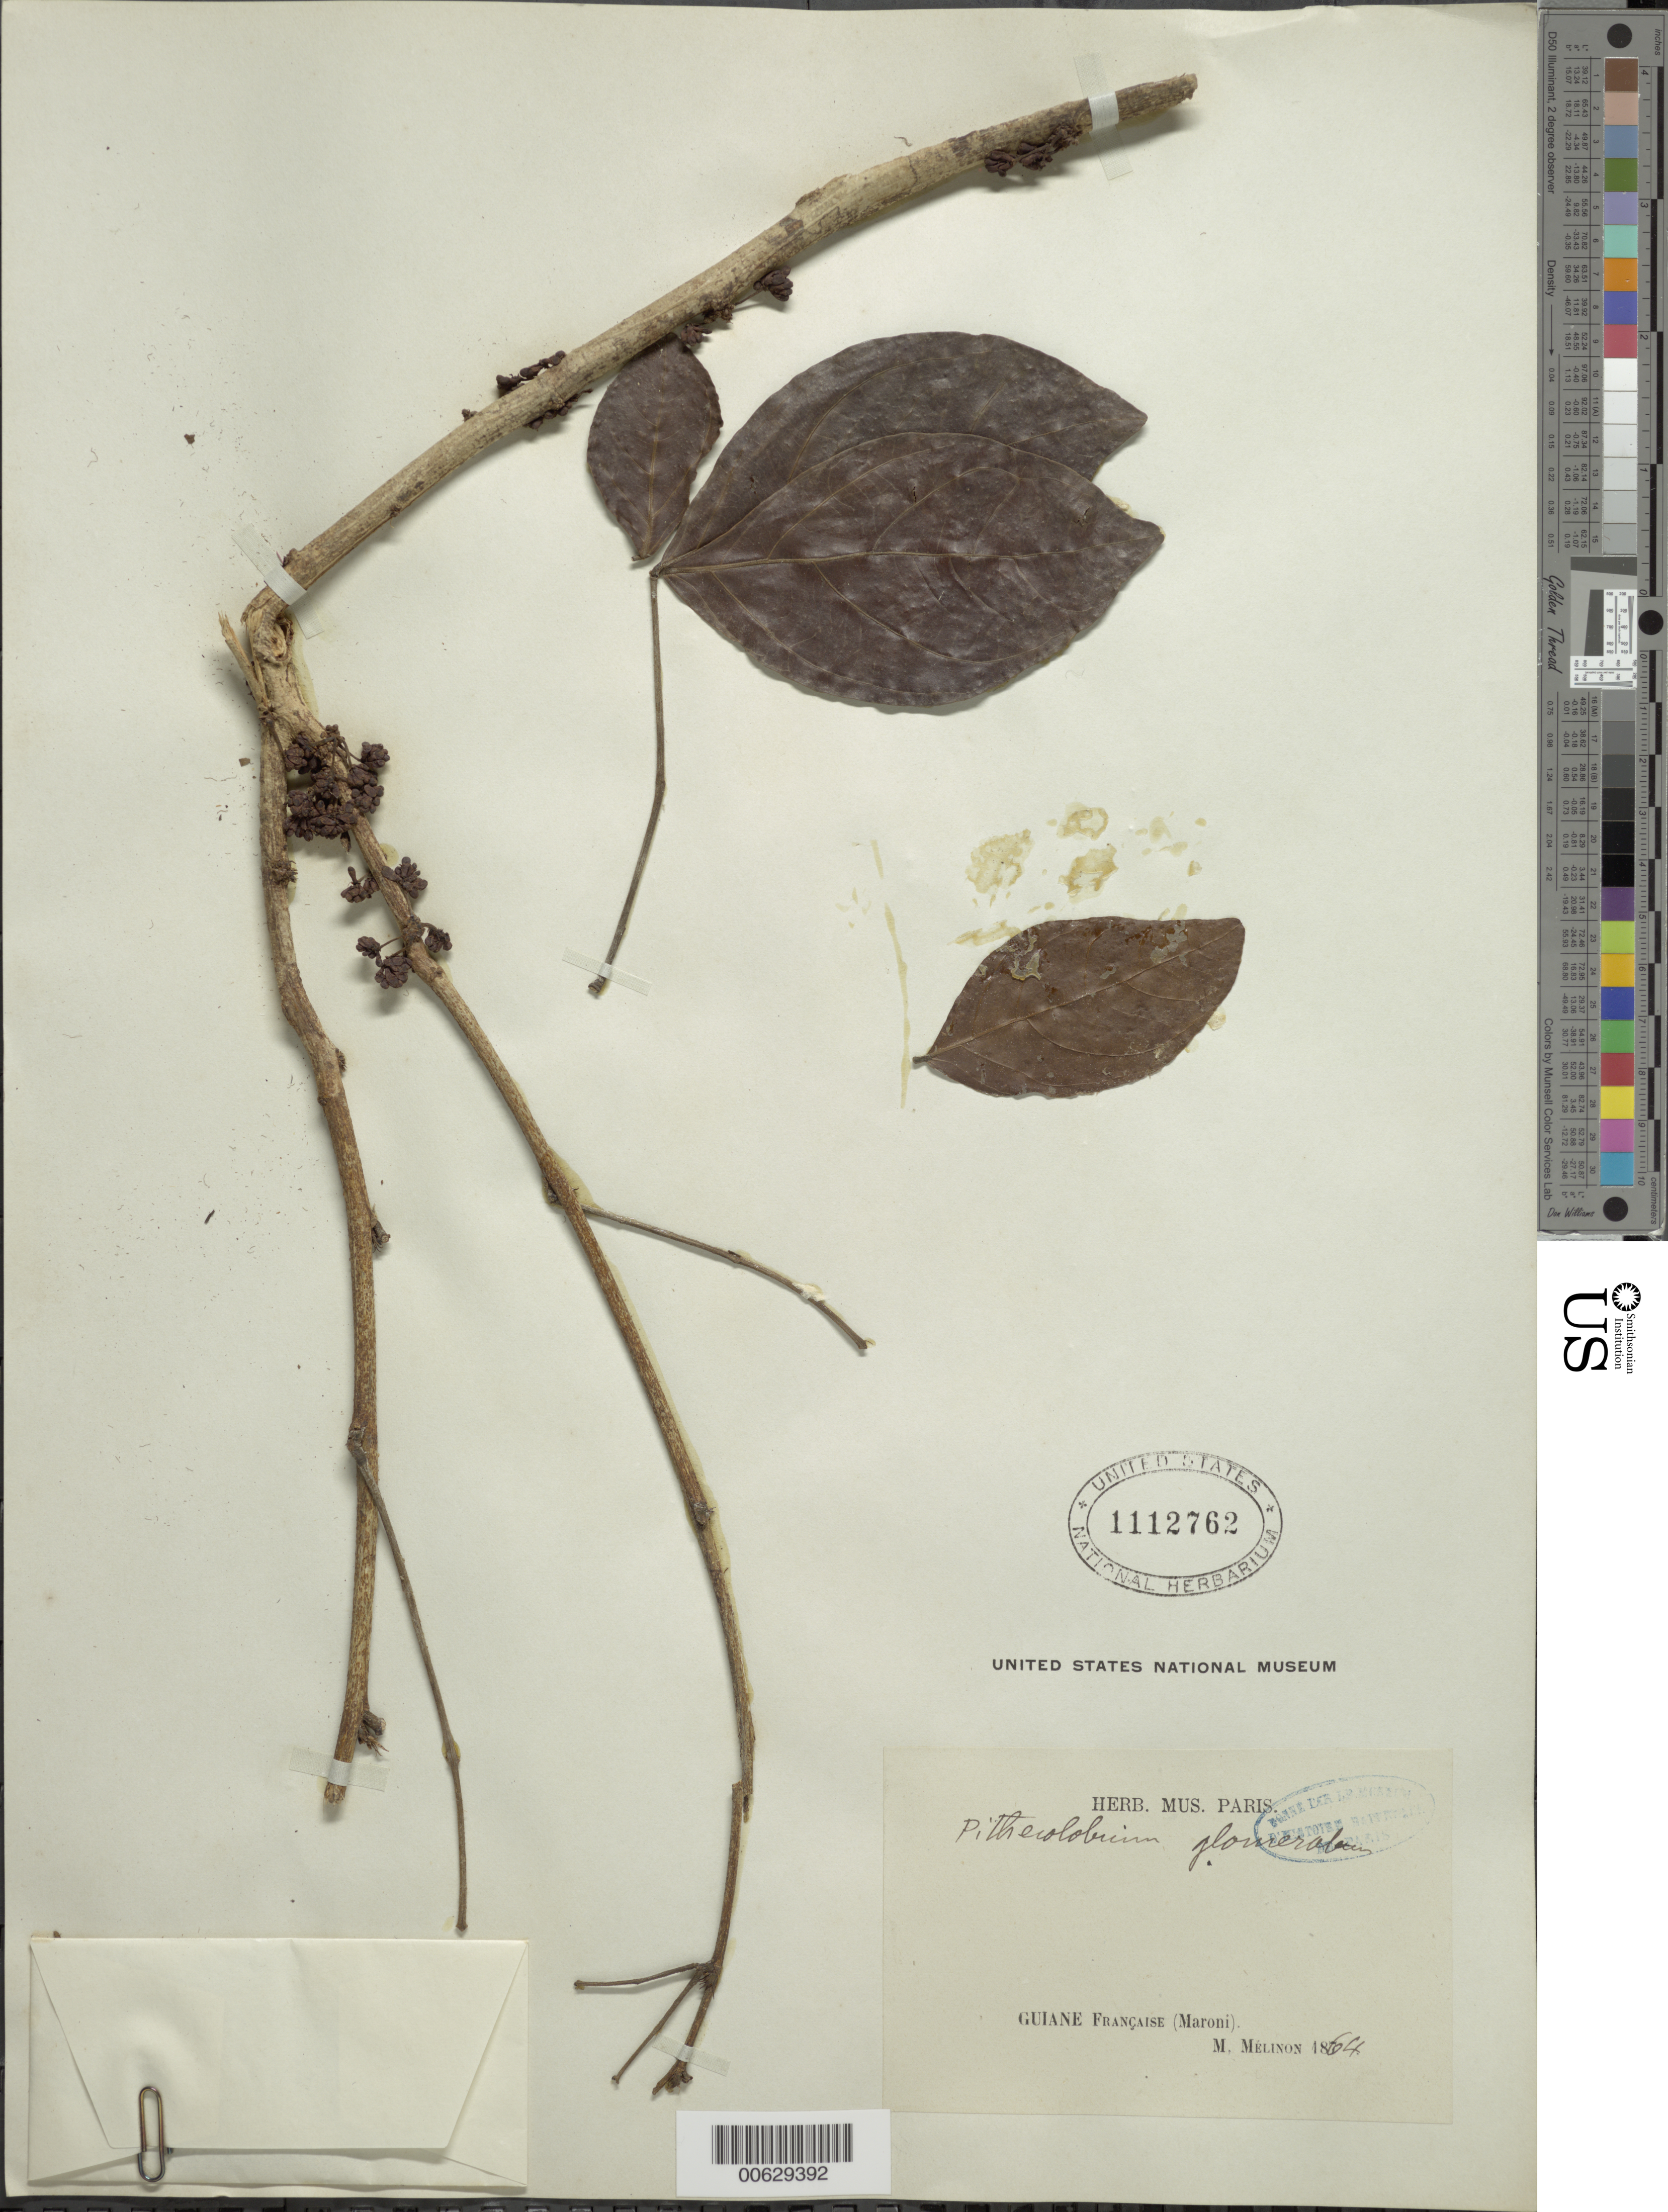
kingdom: Plantae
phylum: Tracheophyta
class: Magnoliopsida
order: Fabales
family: Fabaceae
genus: Zygia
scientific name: Zygia cataractae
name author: (Kunth) L. Rico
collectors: E. Mélinon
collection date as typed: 1868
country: French Guiana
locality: Maroni R.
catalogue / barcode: US 1112762